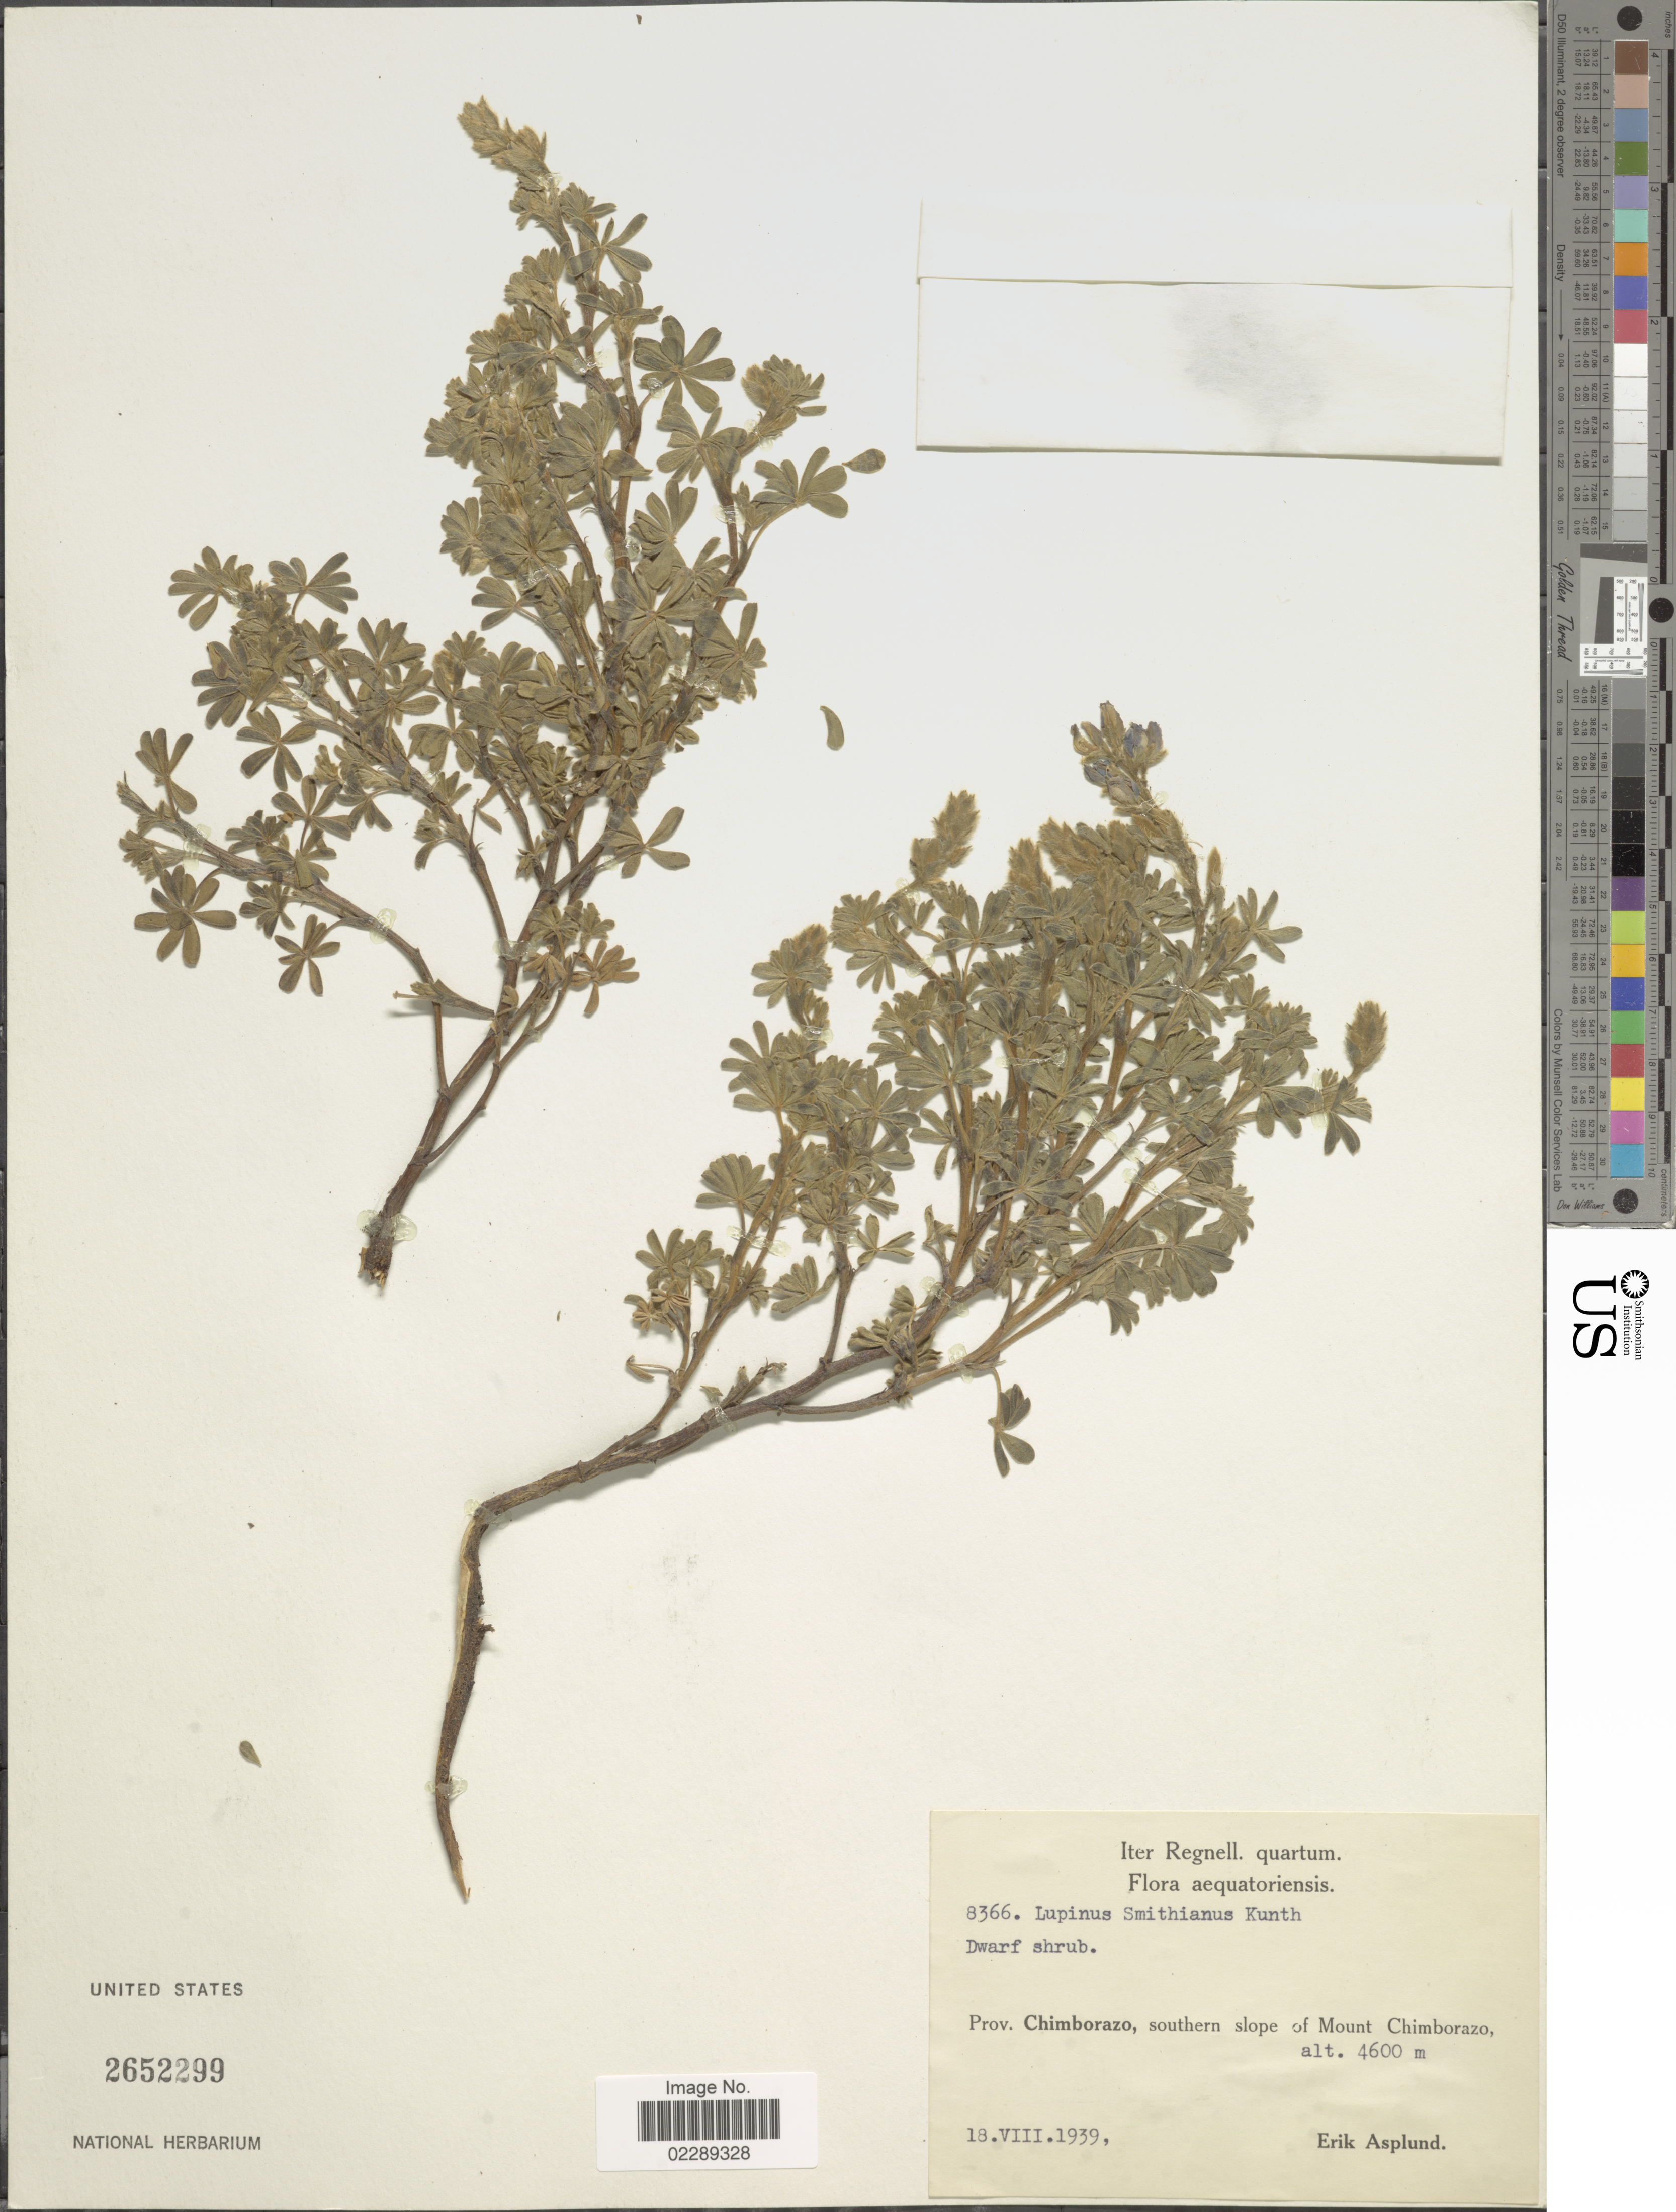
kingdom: Plantae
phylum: Tracheophyta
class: Magnoliopsida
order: Fabales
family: Fabaceae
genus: Lupinus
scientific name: Lupinus smithianus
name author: Kunth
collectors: E. Asplund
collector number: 8366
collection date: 1939-08-18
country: Ecuador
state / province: Chimborazo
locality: Prov. Chimborazo, southern slope of Mouth Chimborazo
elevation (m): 4600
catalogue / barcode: US 2652299